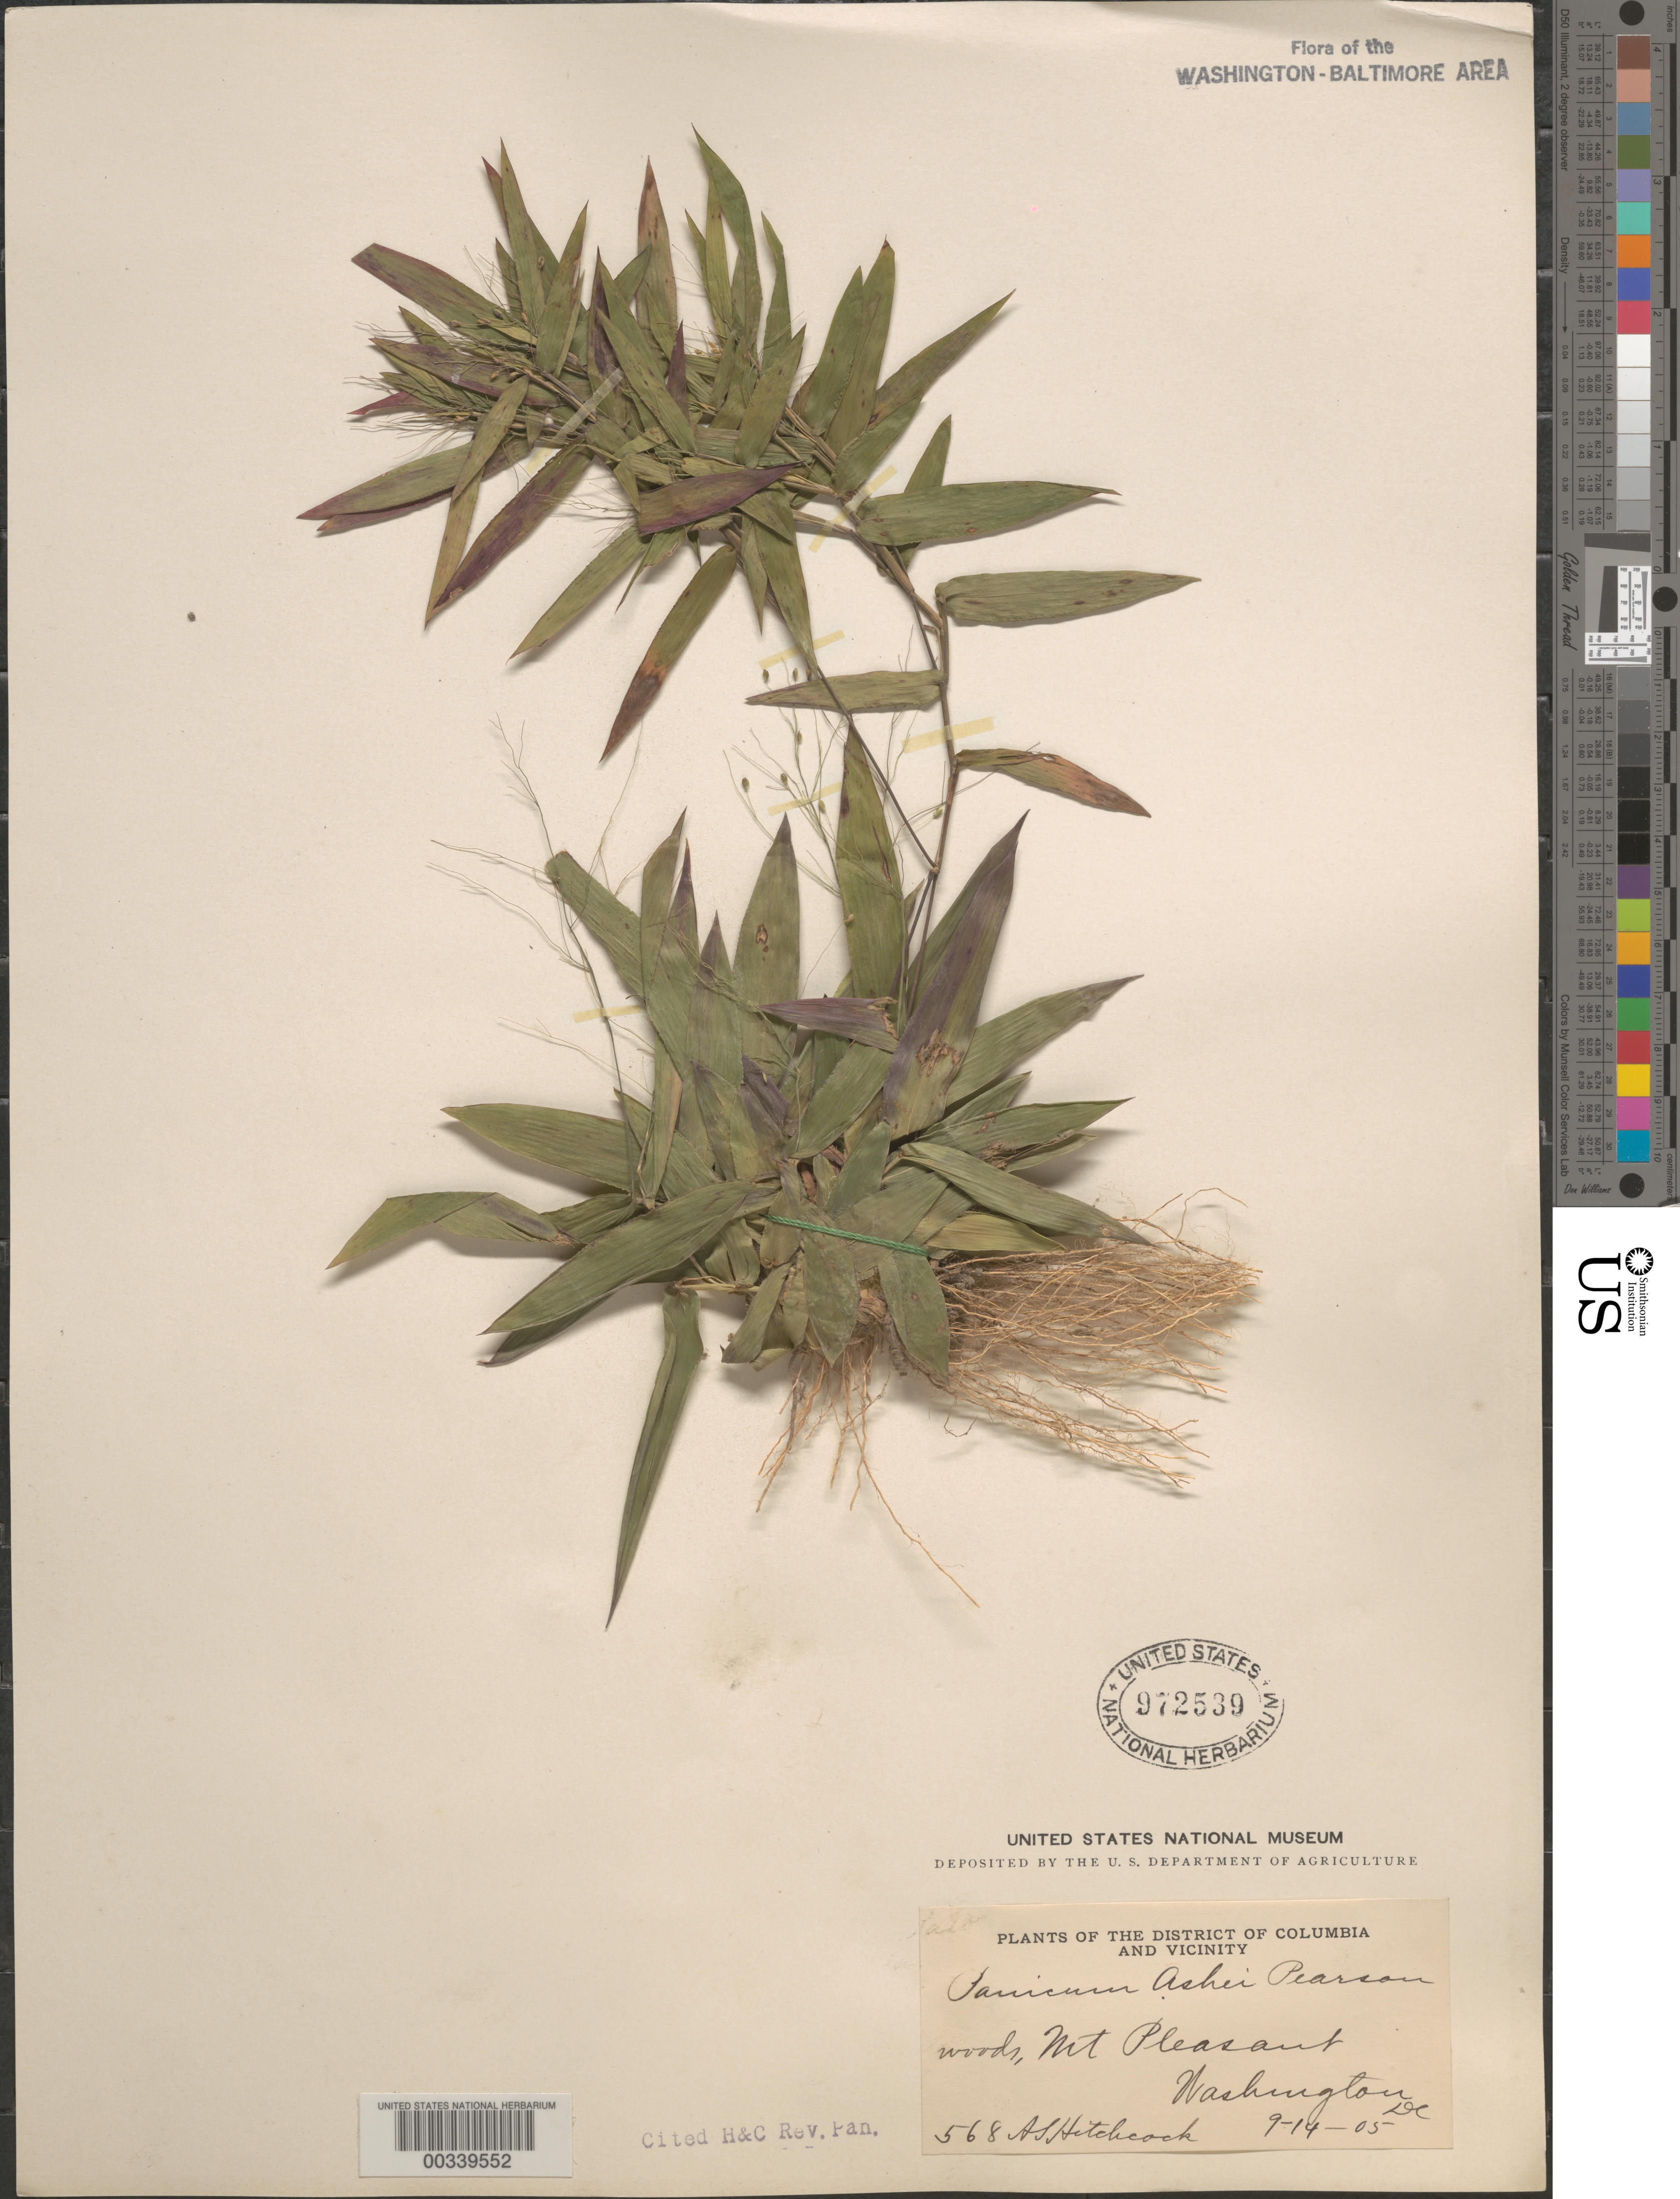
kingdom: Plantae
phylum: Tracheophyta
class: Liliopsida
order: Poales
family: Poaceae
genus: Dichanthelium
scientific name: Dichanthelium commutatum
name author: (Schult.) Gould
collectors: A. S. Hitchcock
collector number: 568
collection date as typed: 14 Sep 1905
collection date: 1905-09-14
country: United States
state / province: District of Columbia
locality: Mount Pleasant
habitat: Woods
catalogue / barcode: US 972539